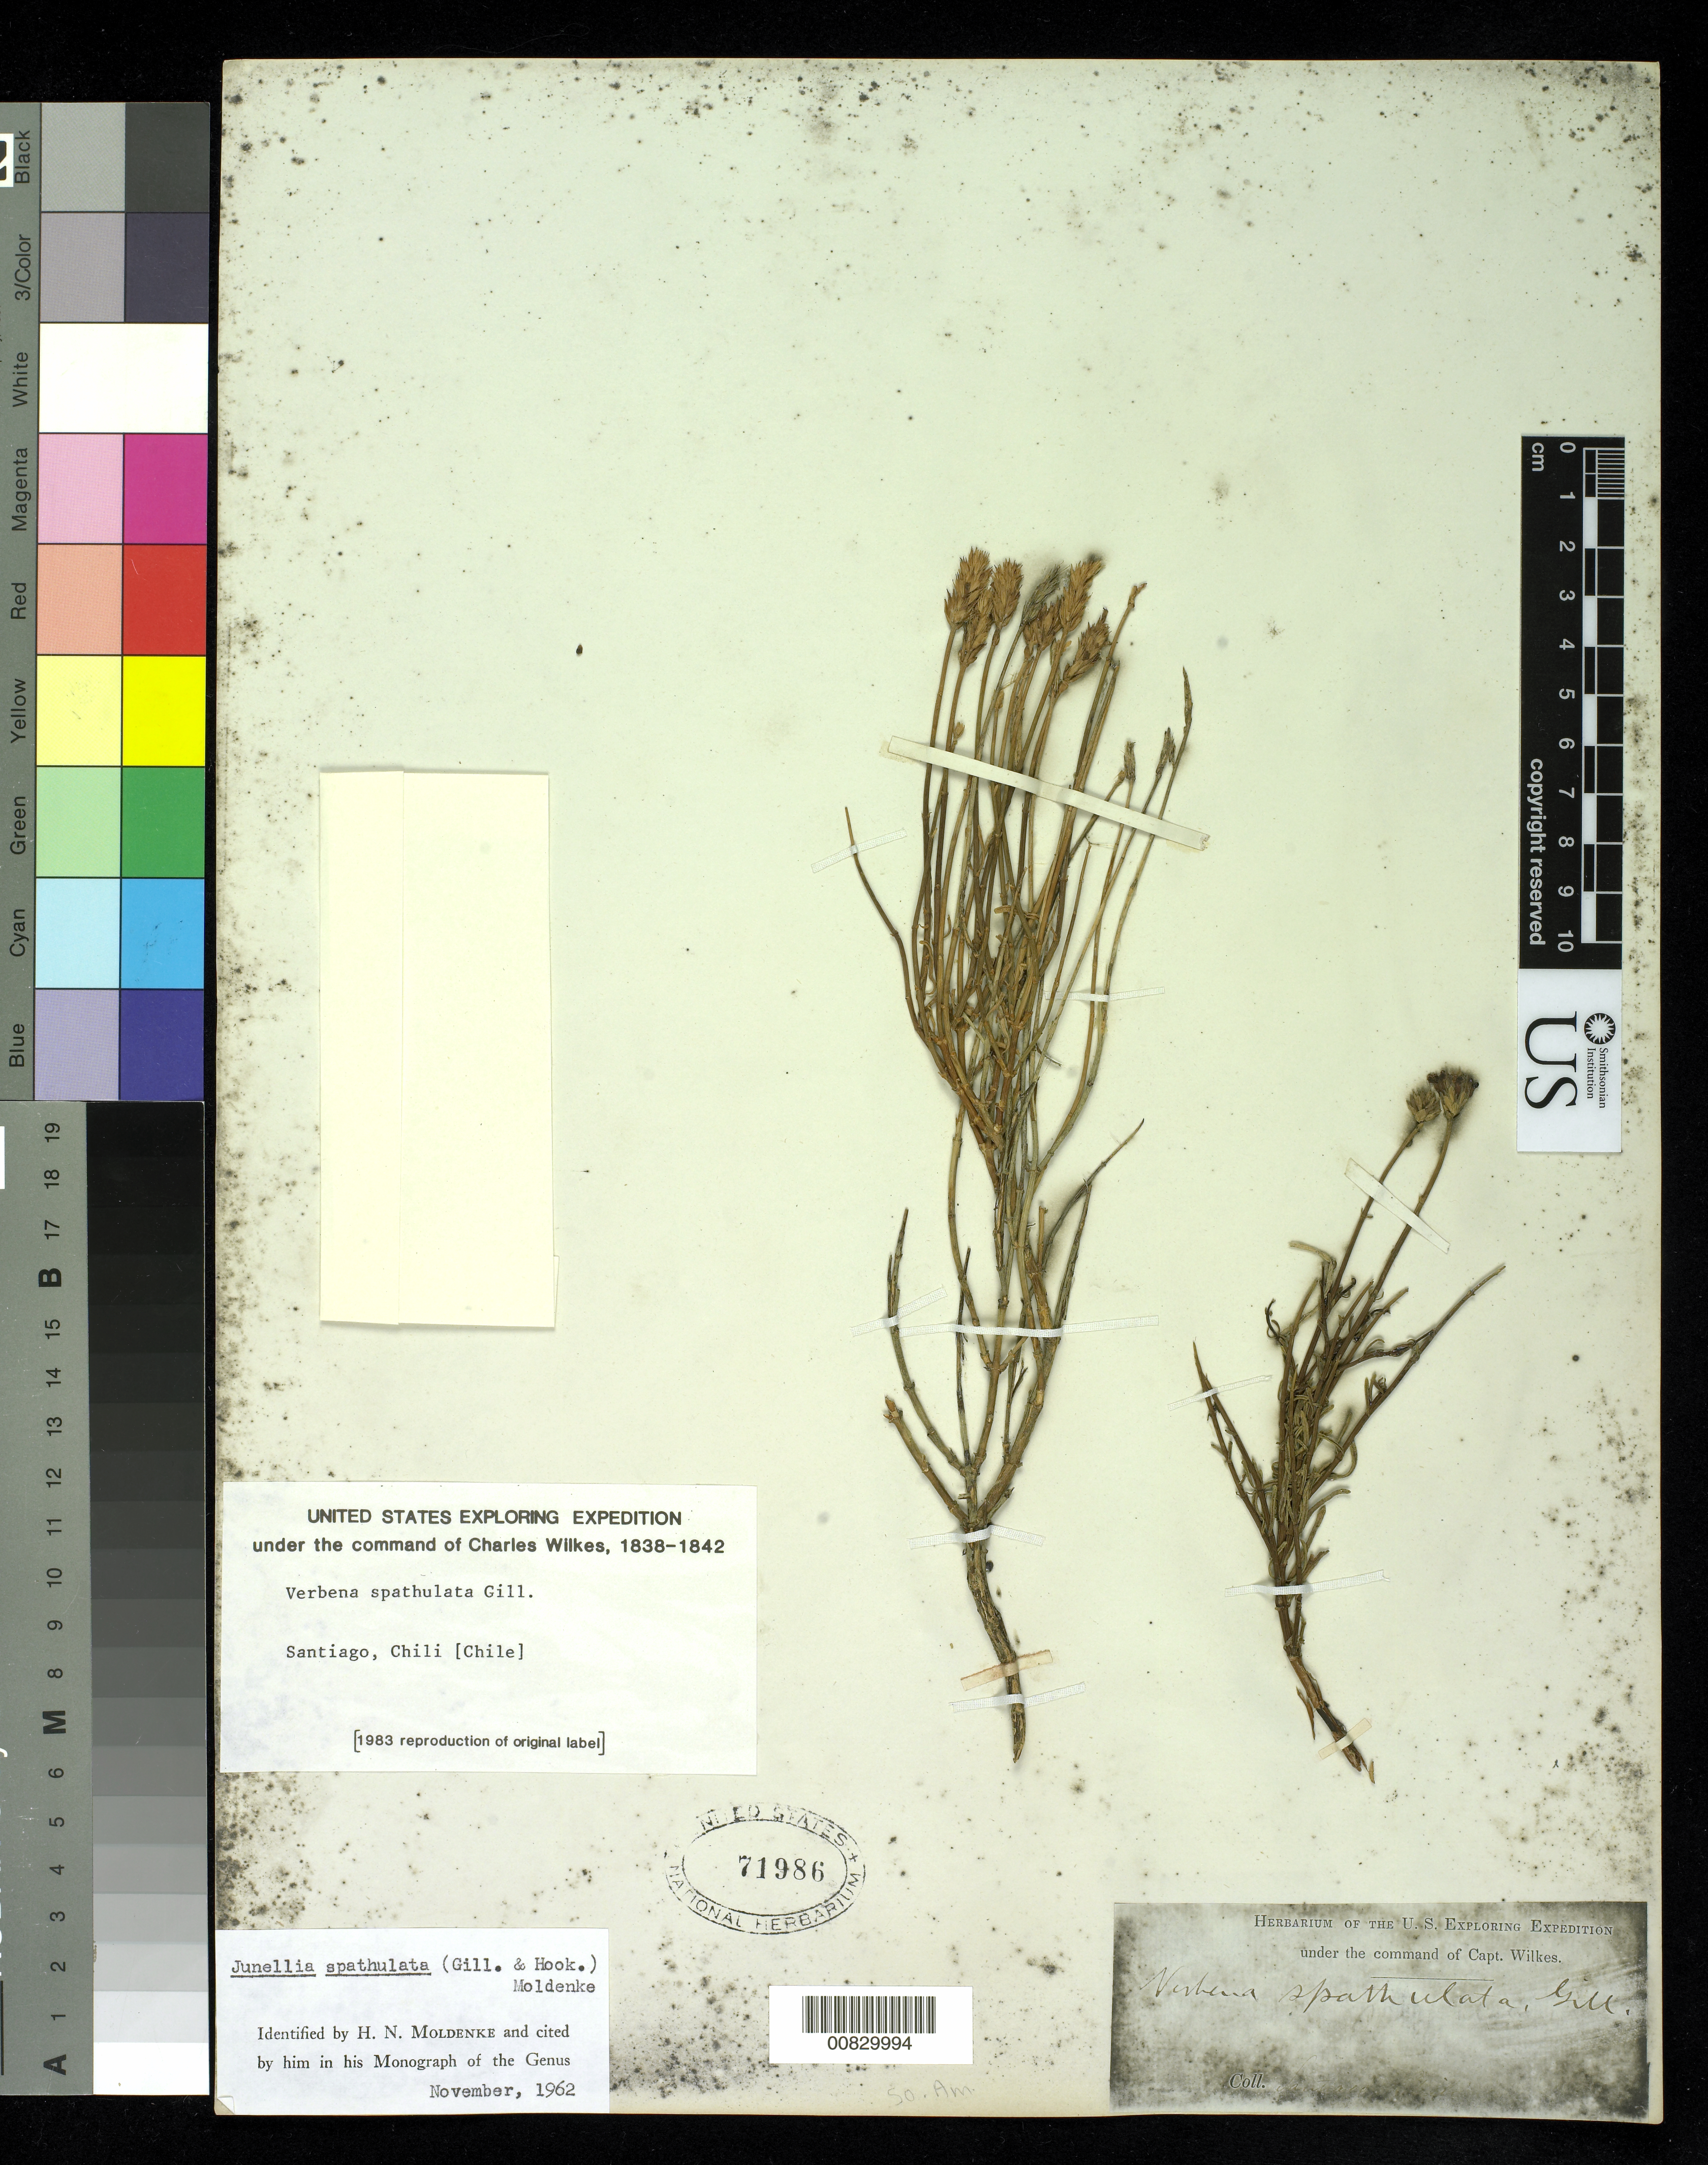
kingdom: Plantae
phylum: Tracheophyta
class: Magnoliopsida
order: Lamiales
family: Verbenaceae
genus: Junellia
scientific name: Junellia spathulata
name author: (Gillies & Hook.) Moldenke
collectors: Wilkes Explor. Exped.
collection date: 1838/1842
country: Chile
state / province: Región Metropolitana (RM)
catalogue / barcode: US 71986